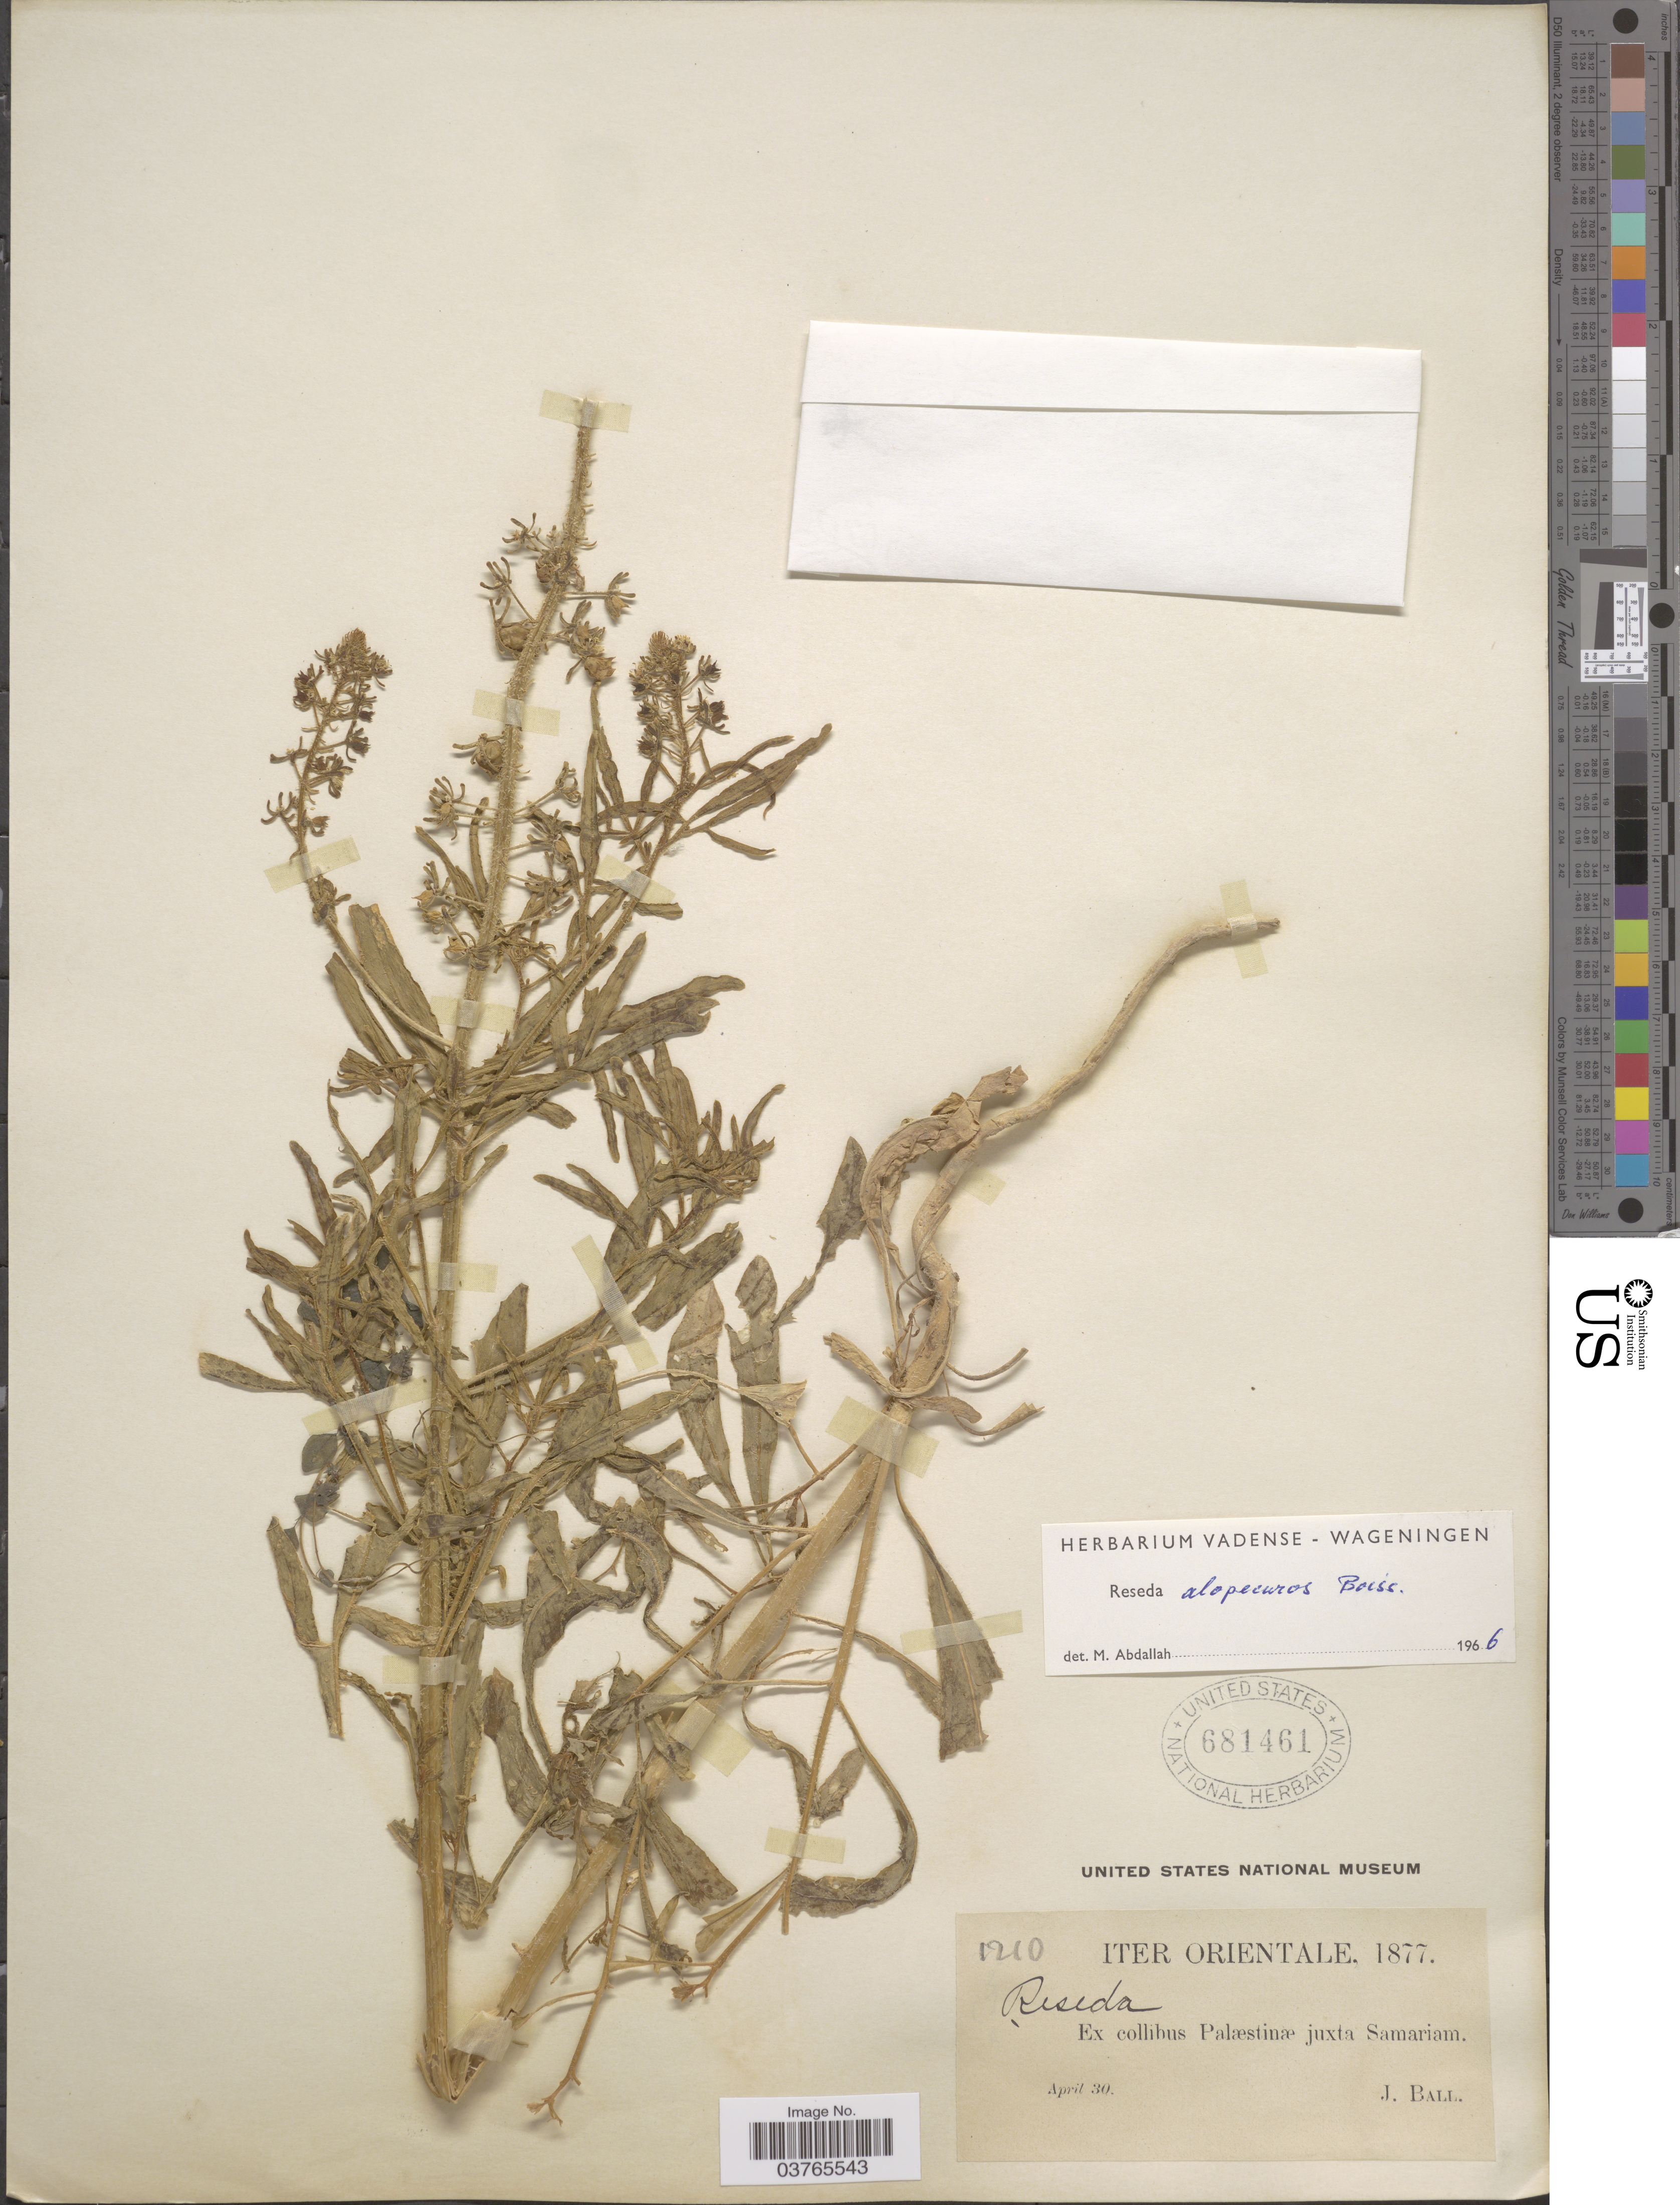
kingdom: Plantae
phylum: Tracheophyta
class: Magnoliopsida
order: Brassicales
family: Resedaceae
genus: Reseda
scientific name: Reseda alopecuros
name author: Boiss.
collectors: J. Ball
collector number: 1210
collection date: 1877-04-30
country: Israel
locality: Iter Orienttale. Ex collibus Palæstinæ juxta Samariam.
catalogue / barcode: US 681461